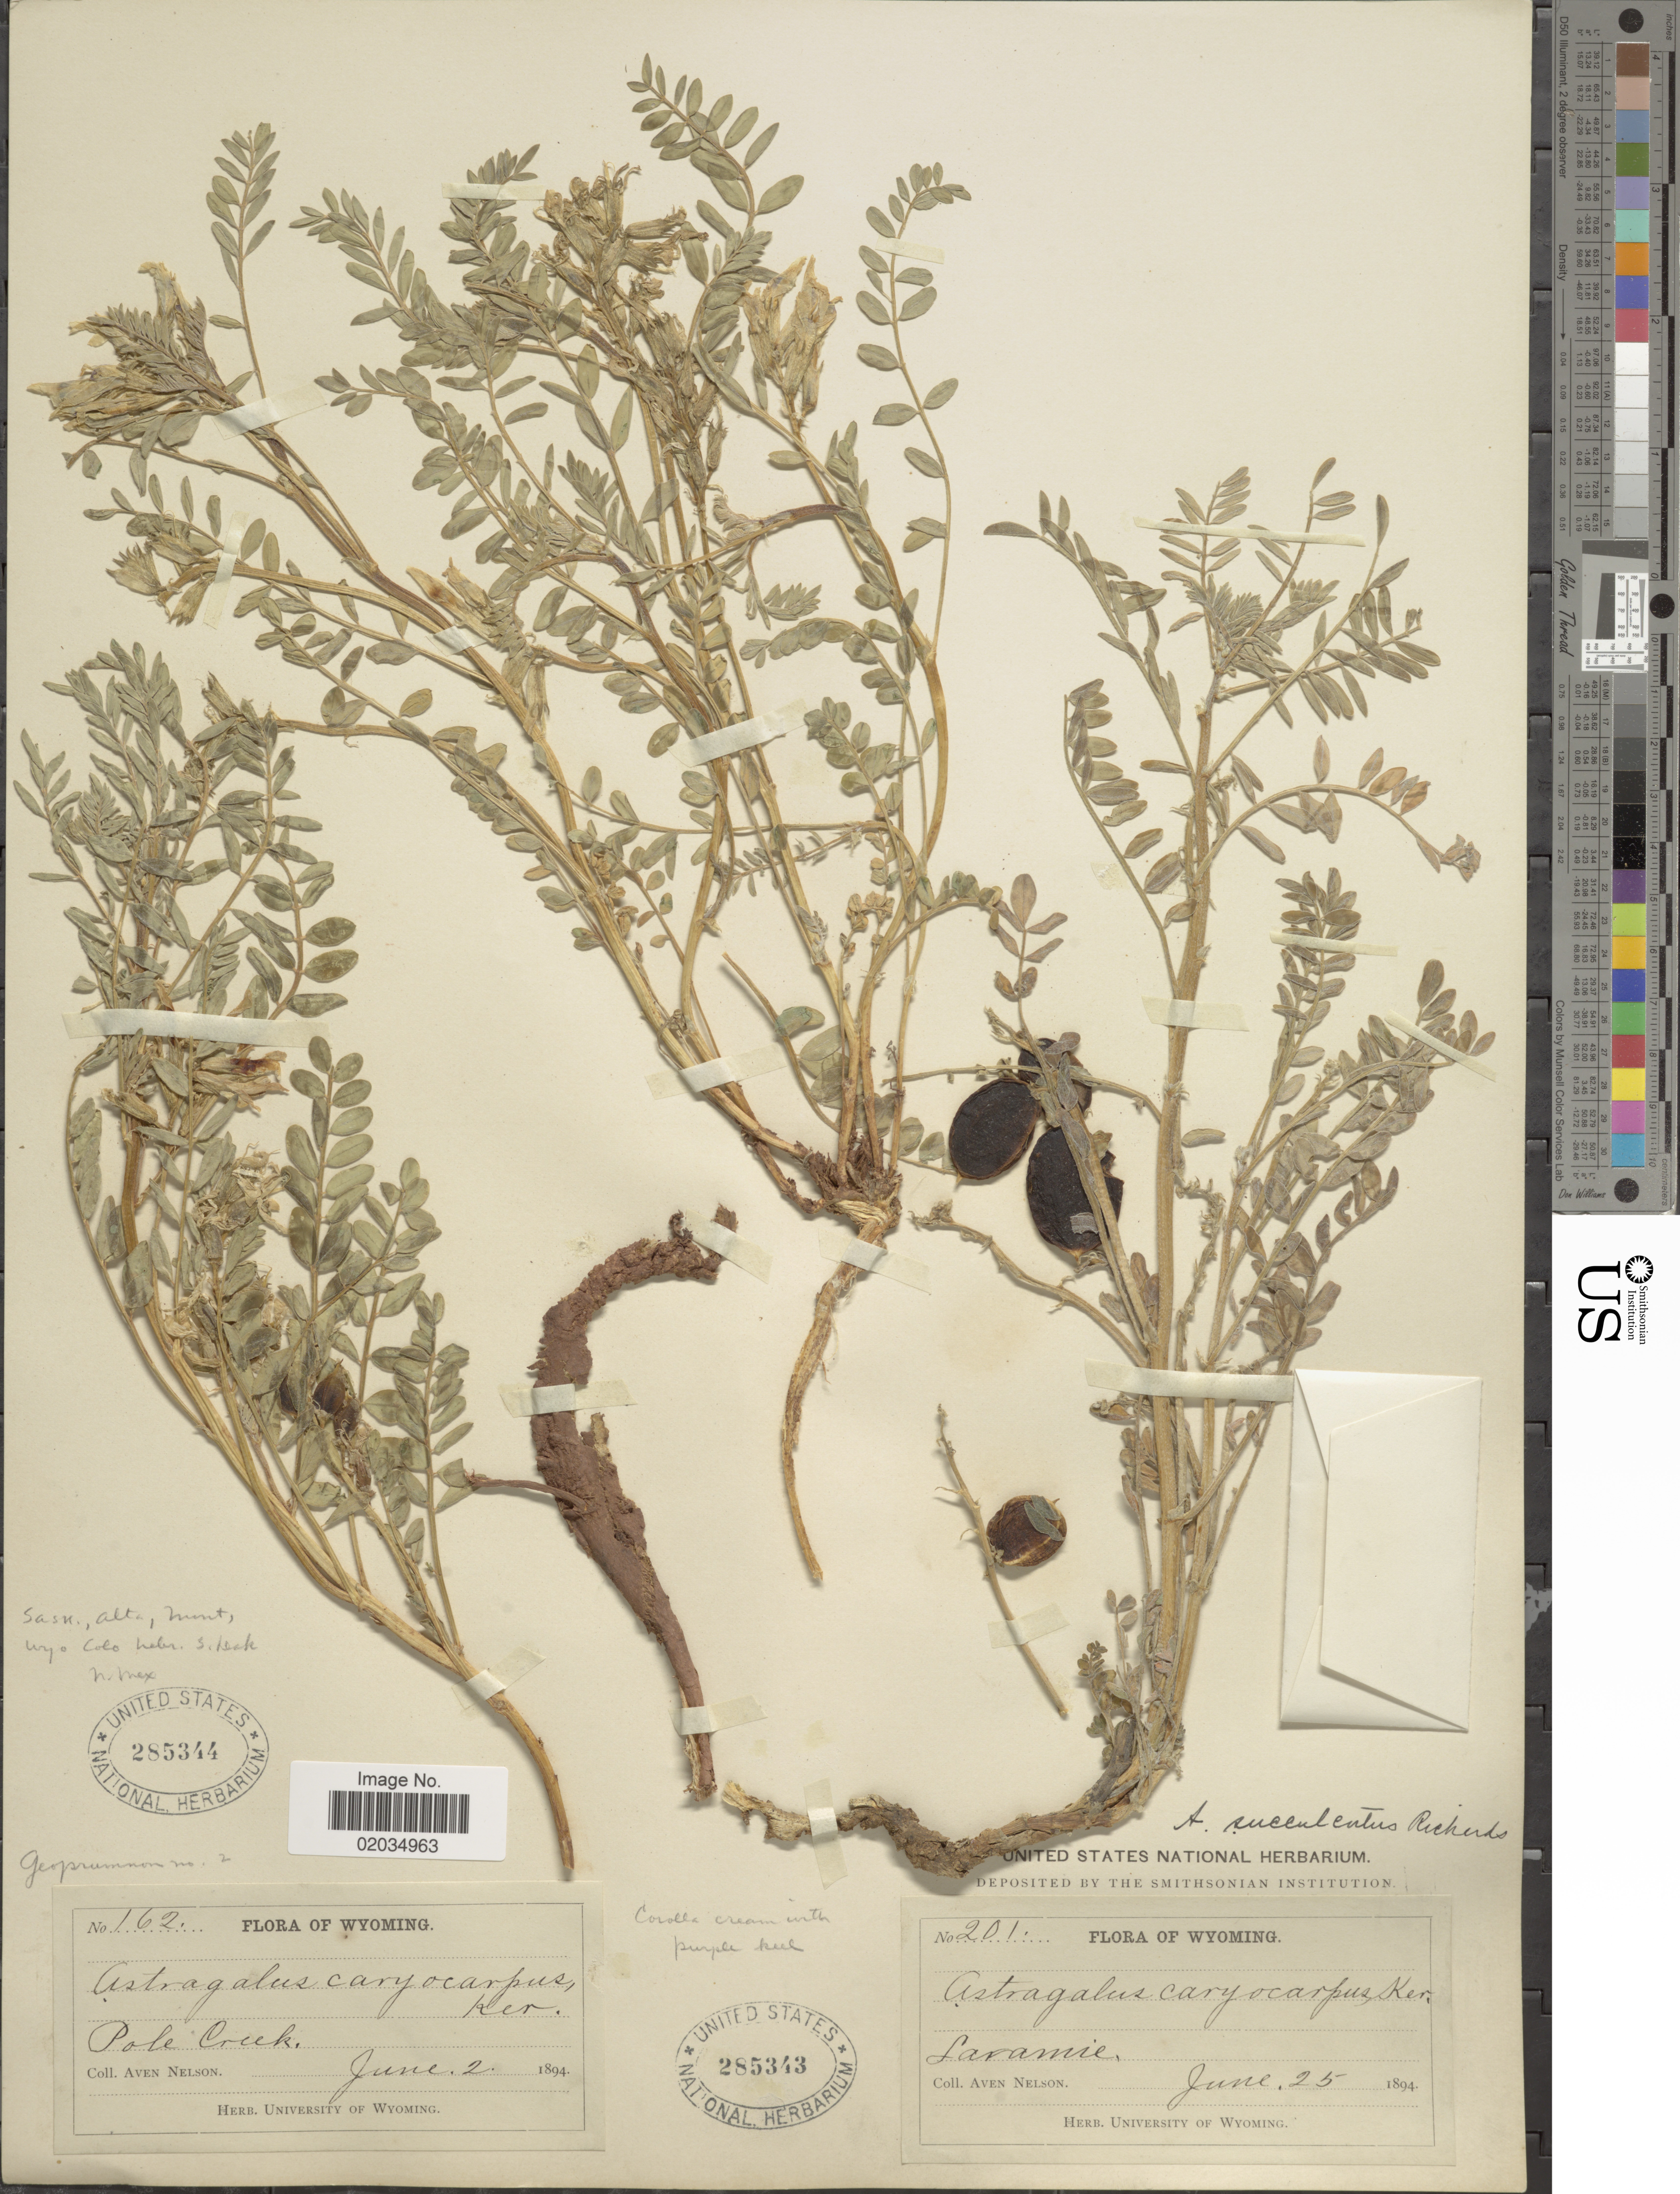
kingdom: Plantae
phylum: Tracheophyta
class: Magnoliopsida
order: Fabales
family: Fabaceae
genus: Astragalus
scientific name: Astragalus succulentus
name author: Richardson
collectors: A. Nelson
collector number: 162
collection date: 1894-06-02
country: United States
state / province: Wyoming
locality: Pole Creek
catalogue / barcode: US 285344